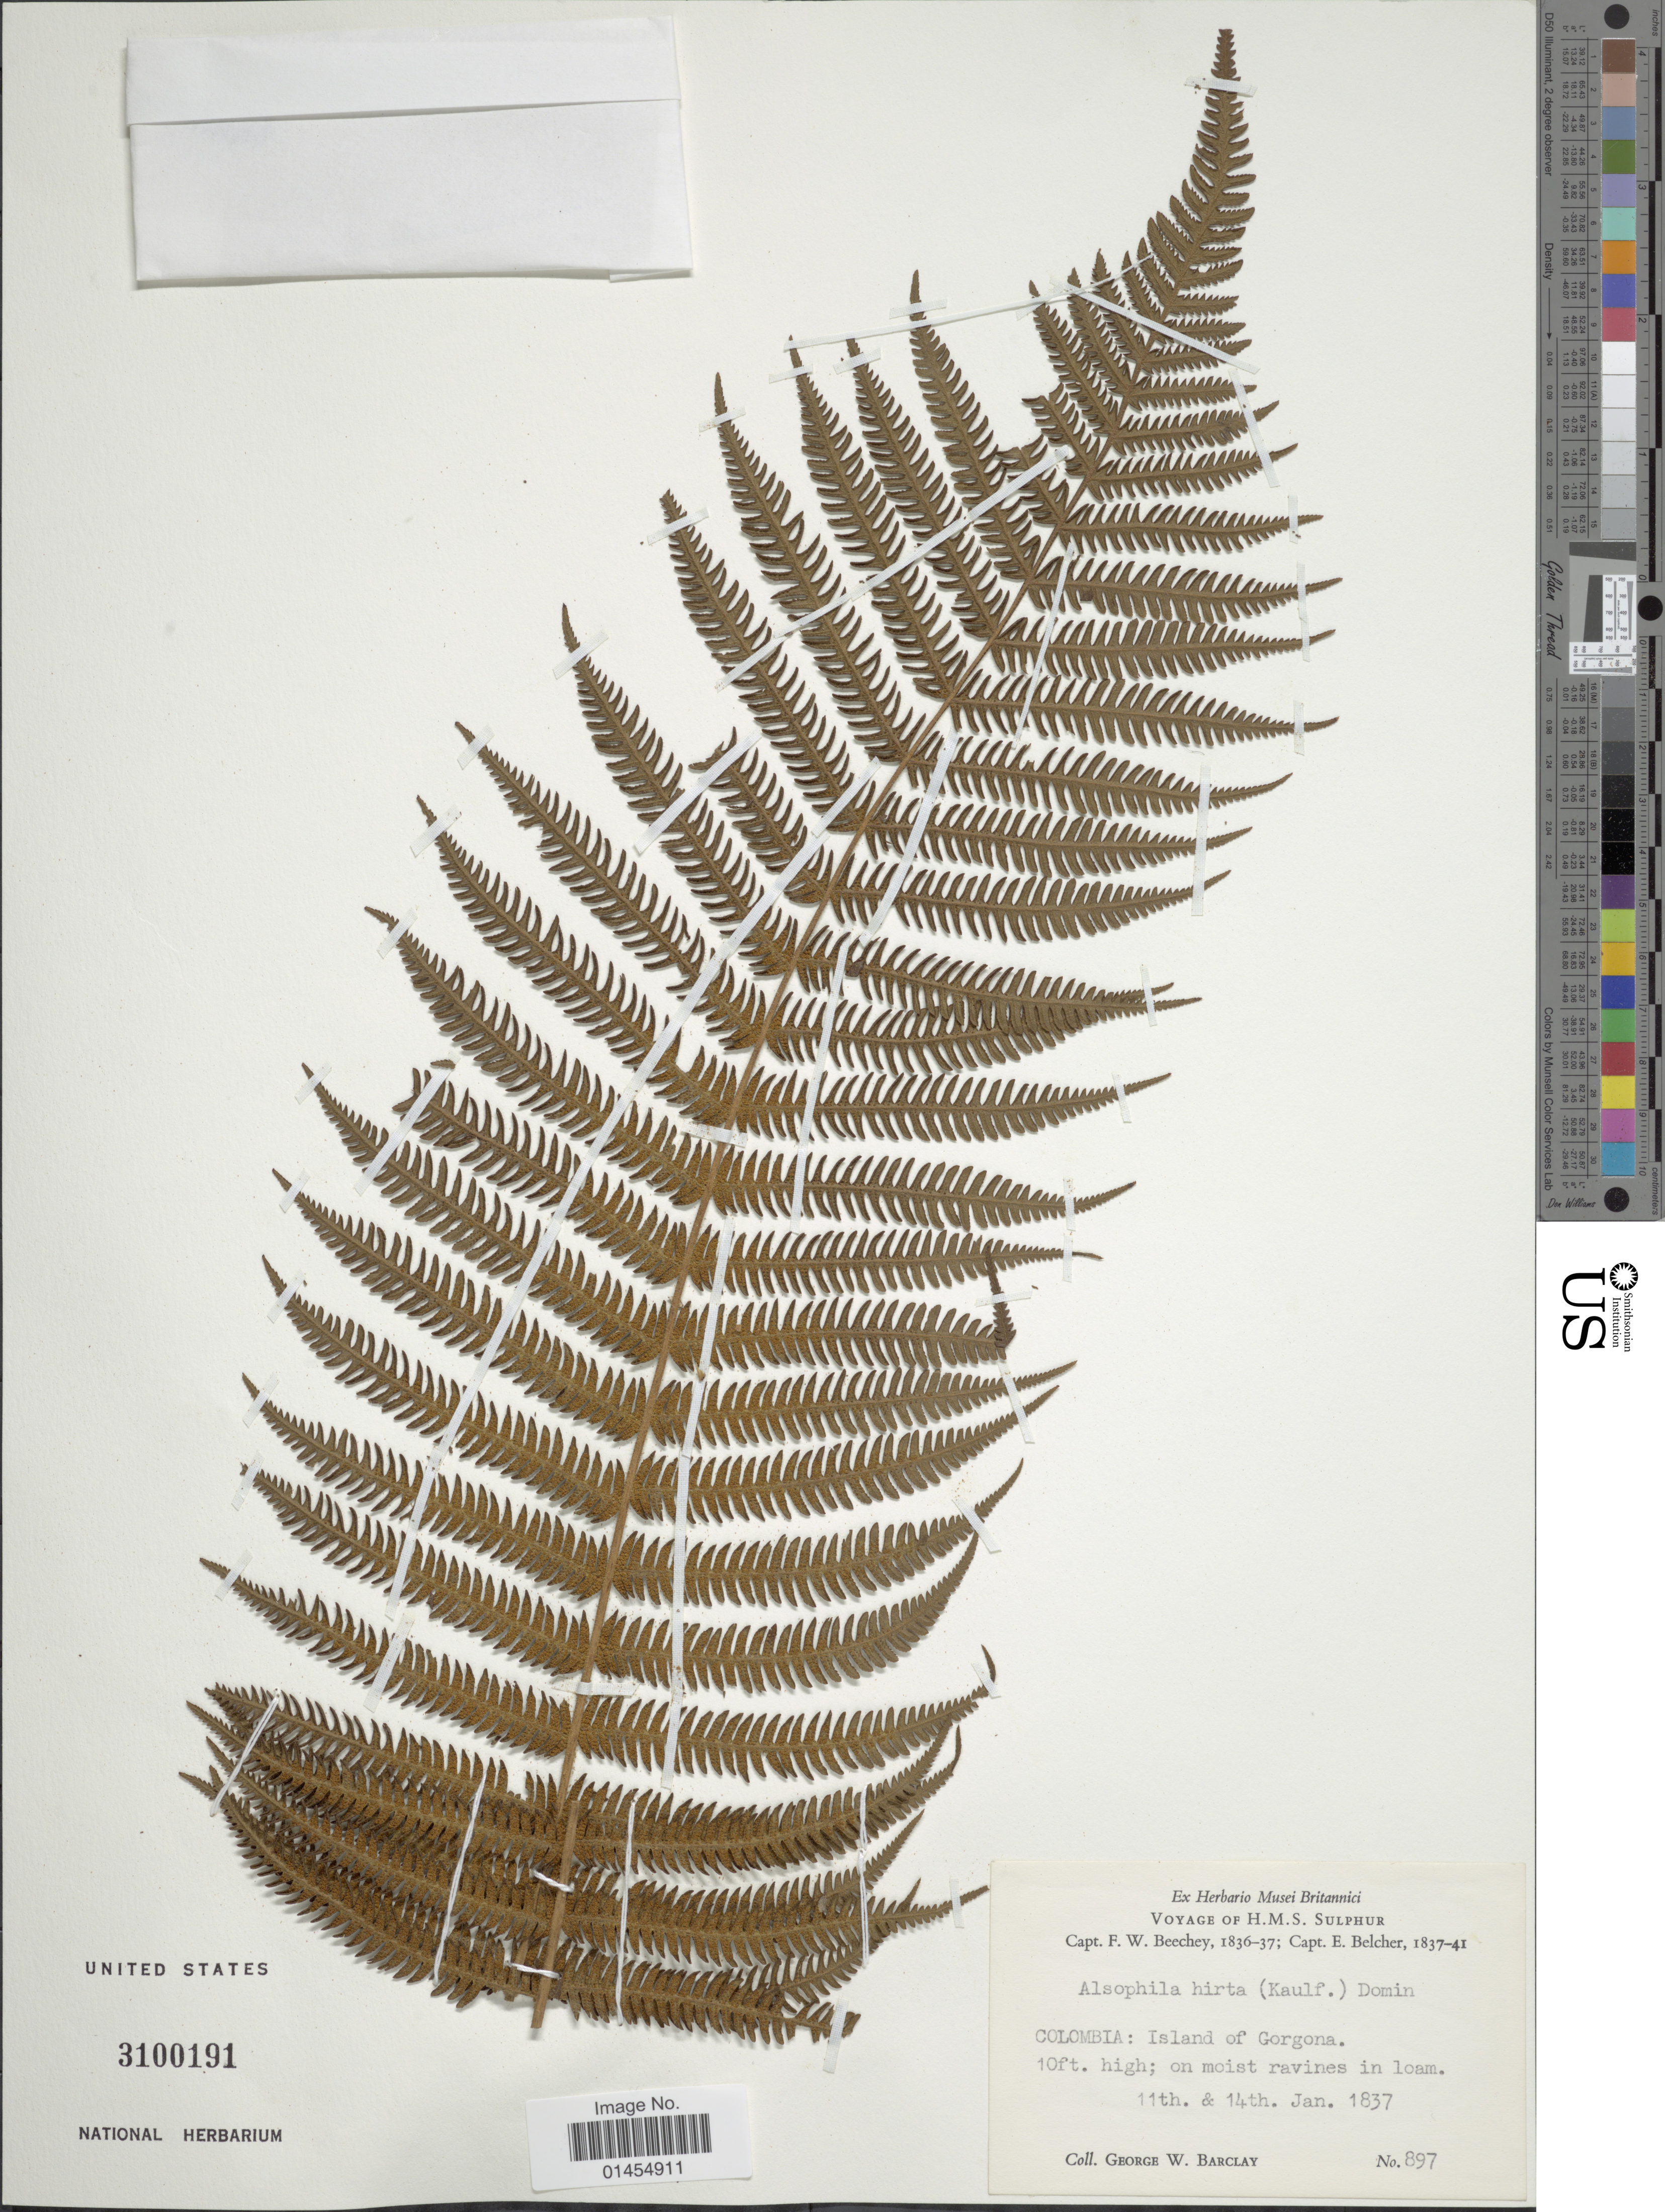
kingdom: Plantae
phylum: Tracheophyta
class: Polypodiopsida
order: Cyatheales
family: Cyatheaceae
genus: Alsophila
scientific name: Alsophila armata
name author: (Sw.) C. Presl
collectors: G. W. Barclay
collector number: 897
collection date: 1837-01-11/1837-01-14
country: Colombia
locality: Island of Gorgona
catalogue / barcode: US 3100191